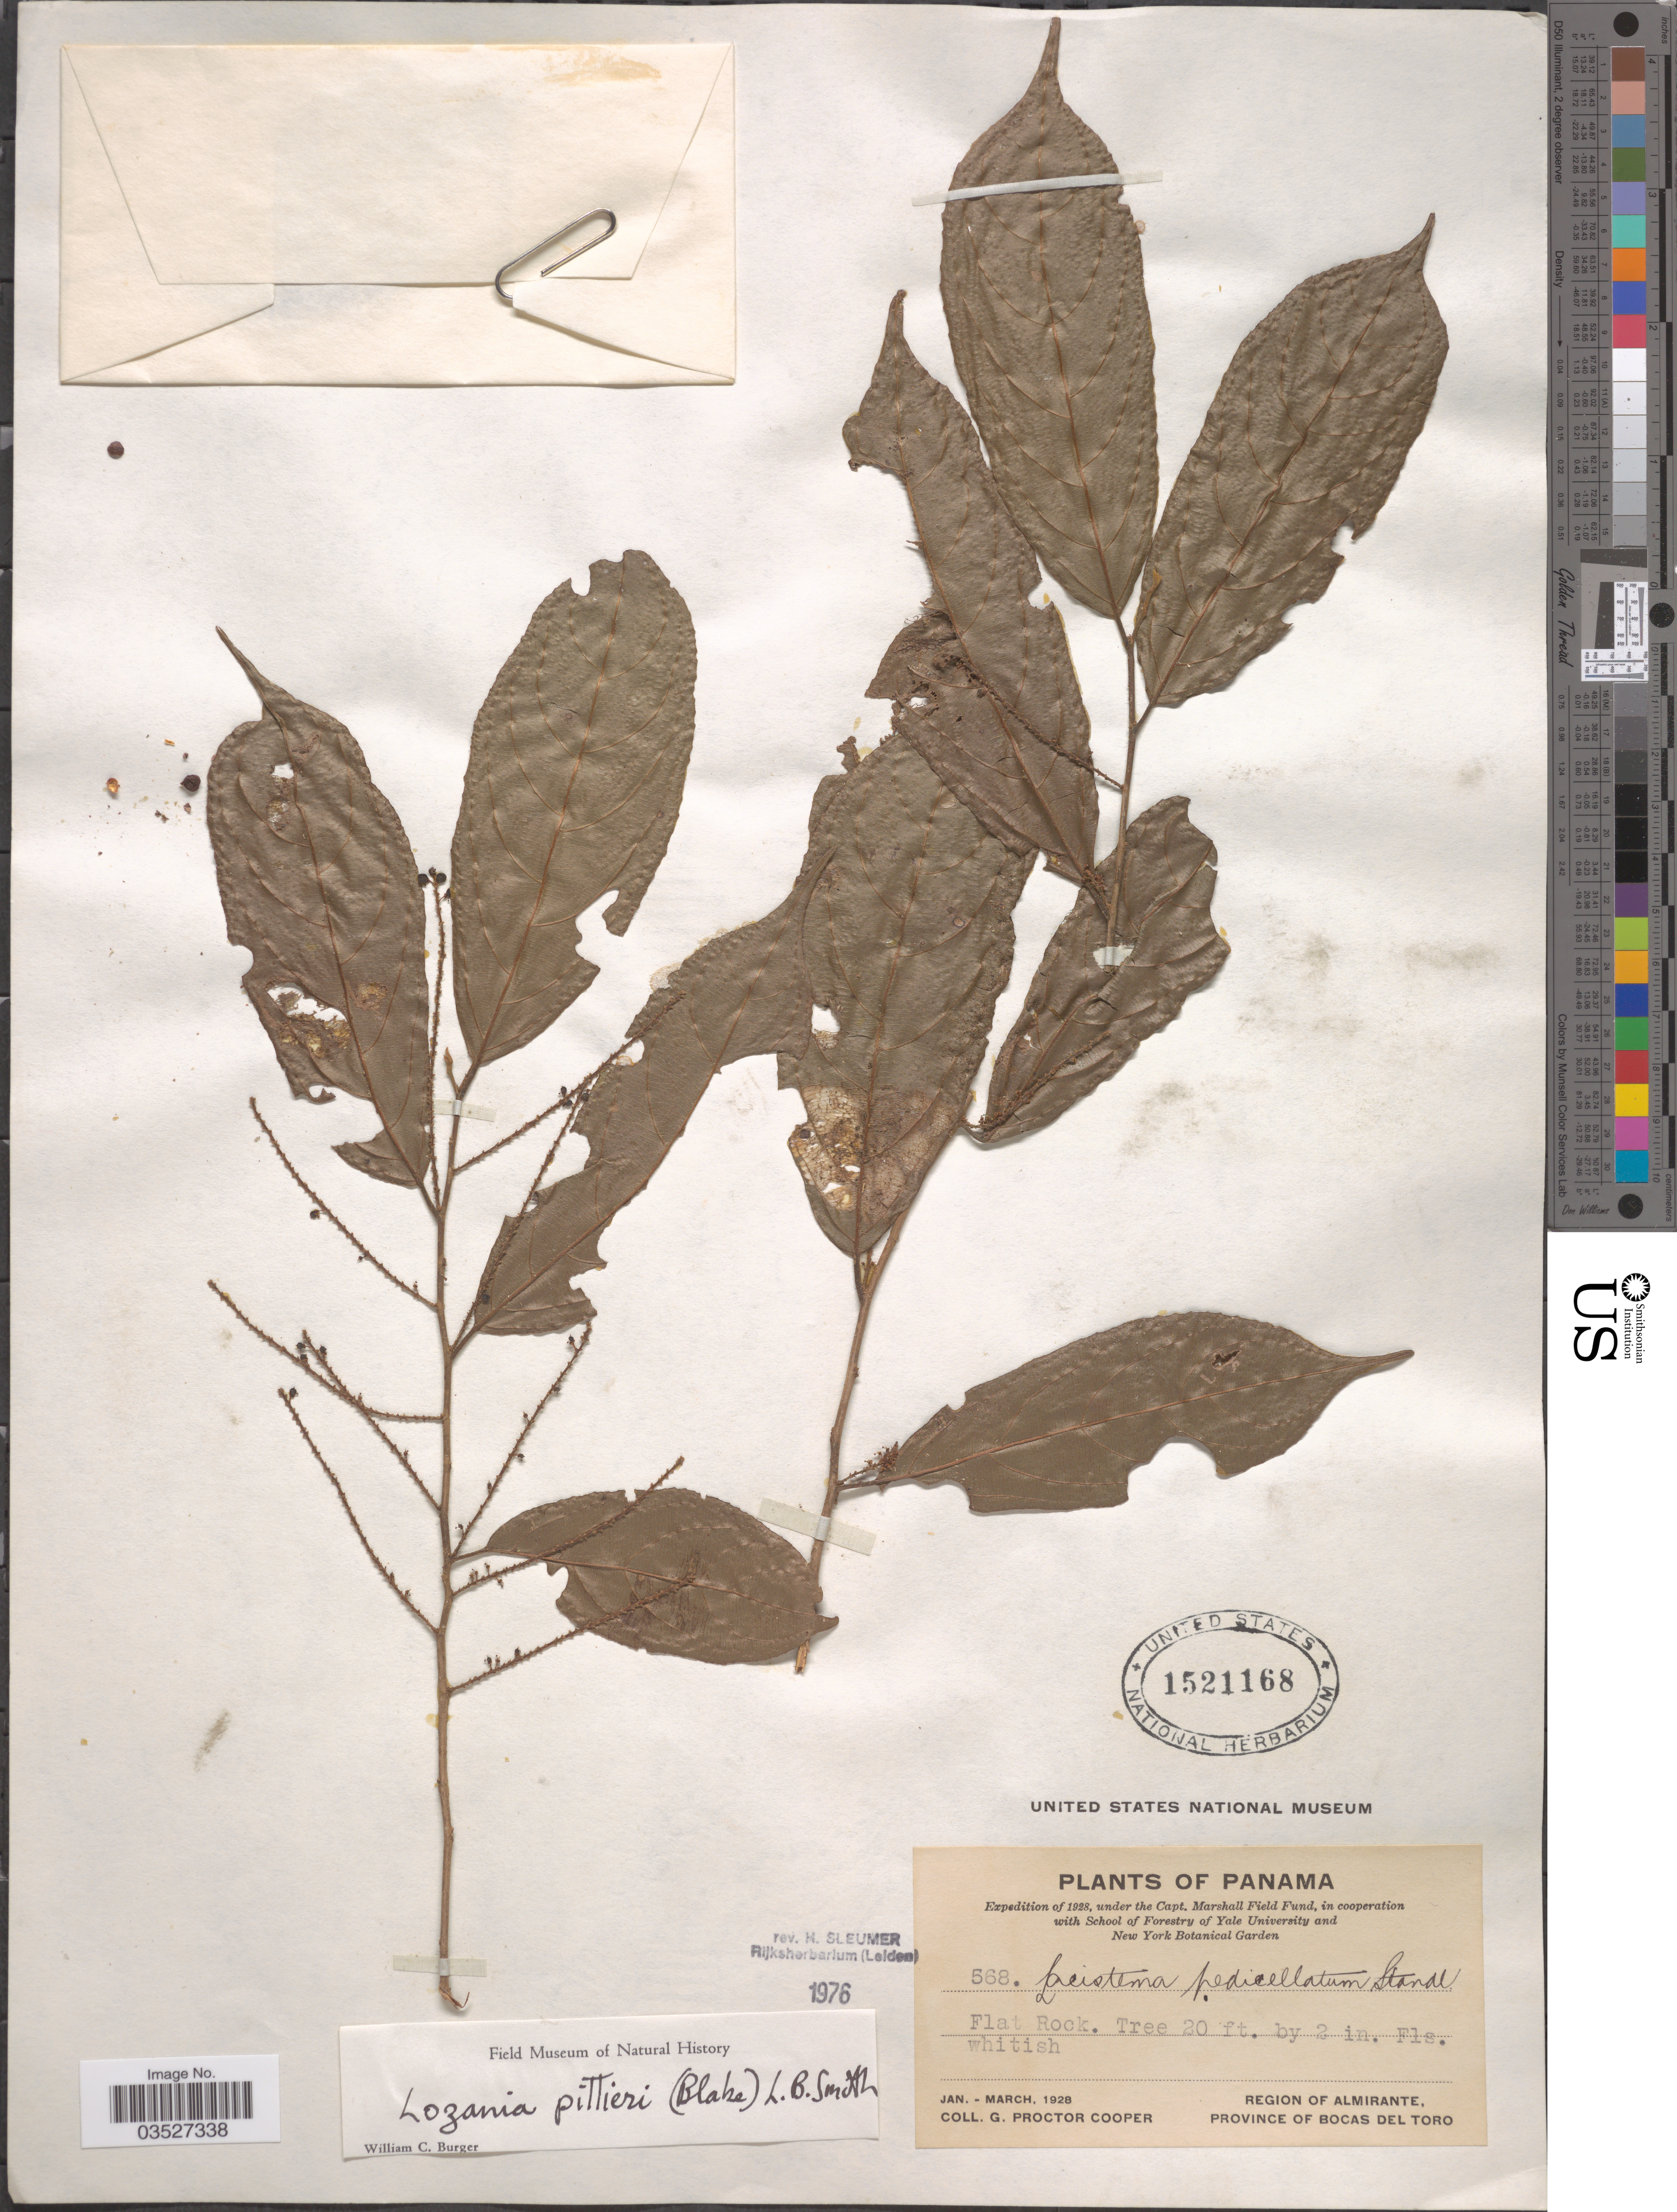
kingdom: Plantae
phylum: Tracheophyta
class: Magnoliopsida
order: Malpighiales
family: Lacistemataceae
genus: Lozania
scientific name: Lozania pittieri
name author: (Blake) L.B. Sm.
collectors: G. Cooper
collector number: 568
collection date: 1928-01/1928-03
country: Panama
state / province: Bocas del Toro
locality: Region of Almirante.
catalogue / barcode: US 1521168